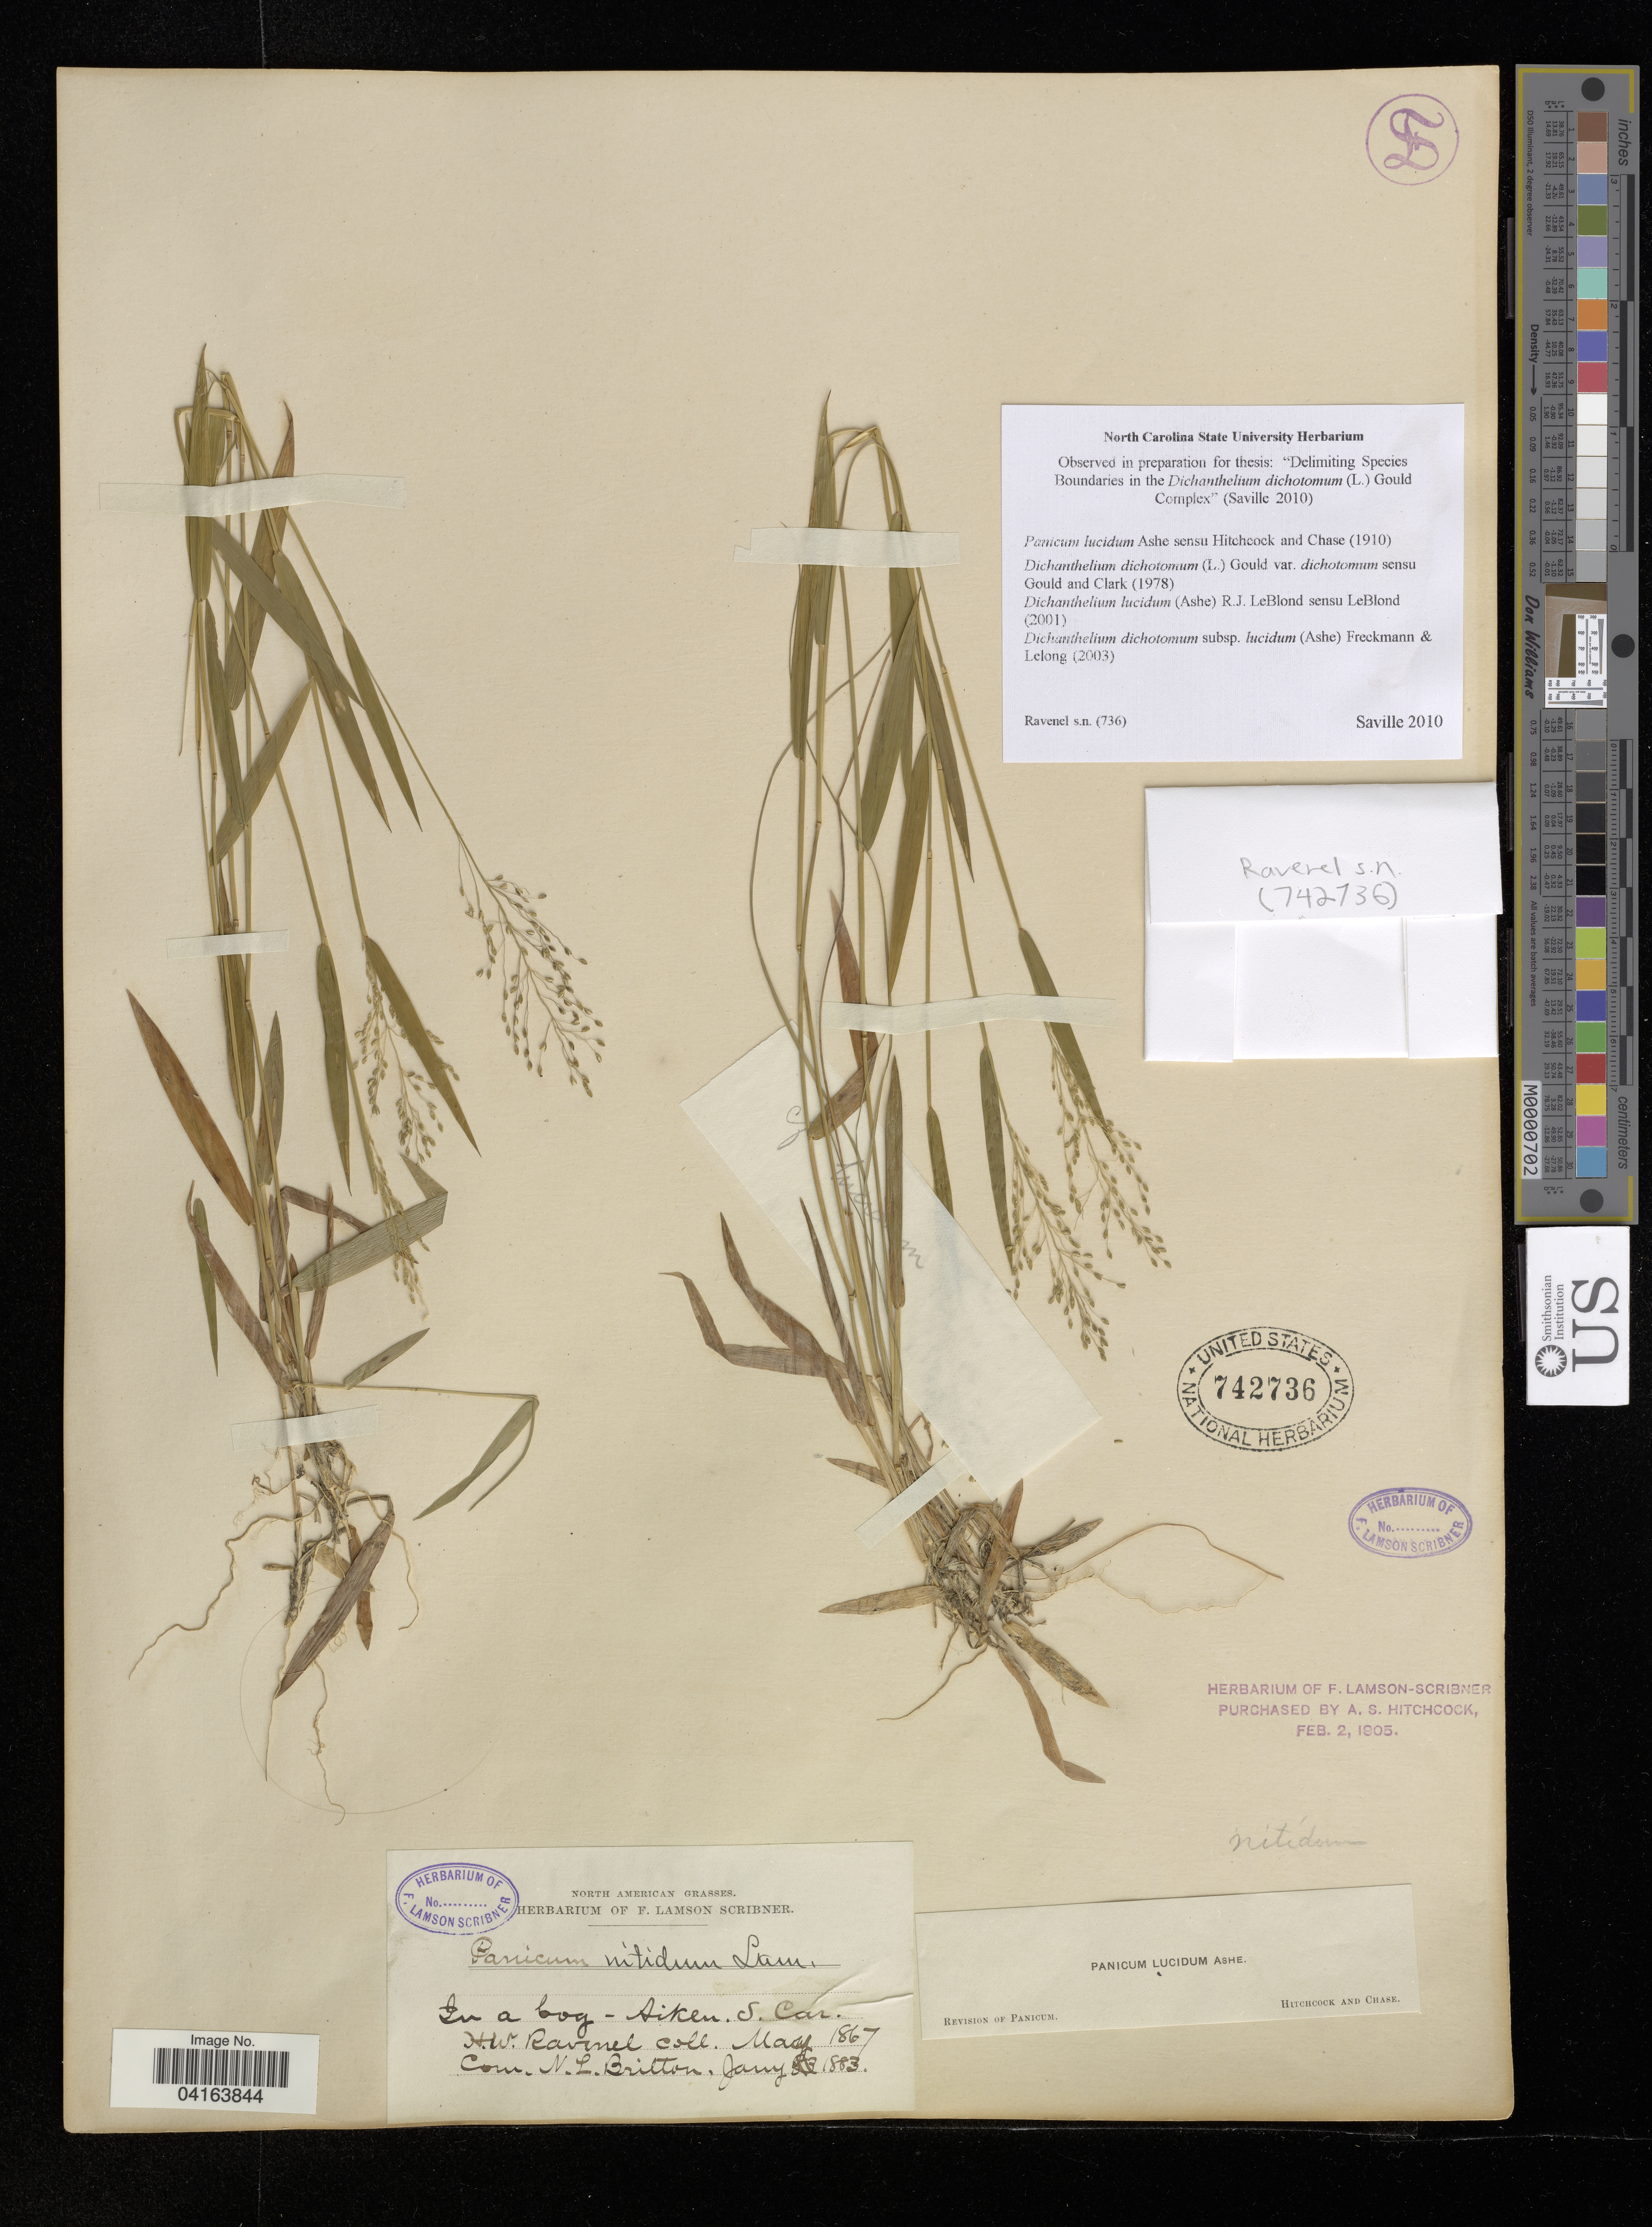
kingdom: Plantae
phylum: Tracheophyta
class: Liliopsida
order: Poales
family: Poaceae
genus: Dichanthelium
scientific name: Dichanthelium dichotomum subsp. lucidum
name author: (Ashe) Freckmann & Lelong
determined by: Saville, A. C., (NCSC), North Carolina State University (UNITED STATES)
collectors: H. Ravenel & N. Britton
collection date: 1867-05/1883-01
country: United States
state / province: South Carolina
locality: In a bog - Aiken.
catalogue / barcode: US 742736